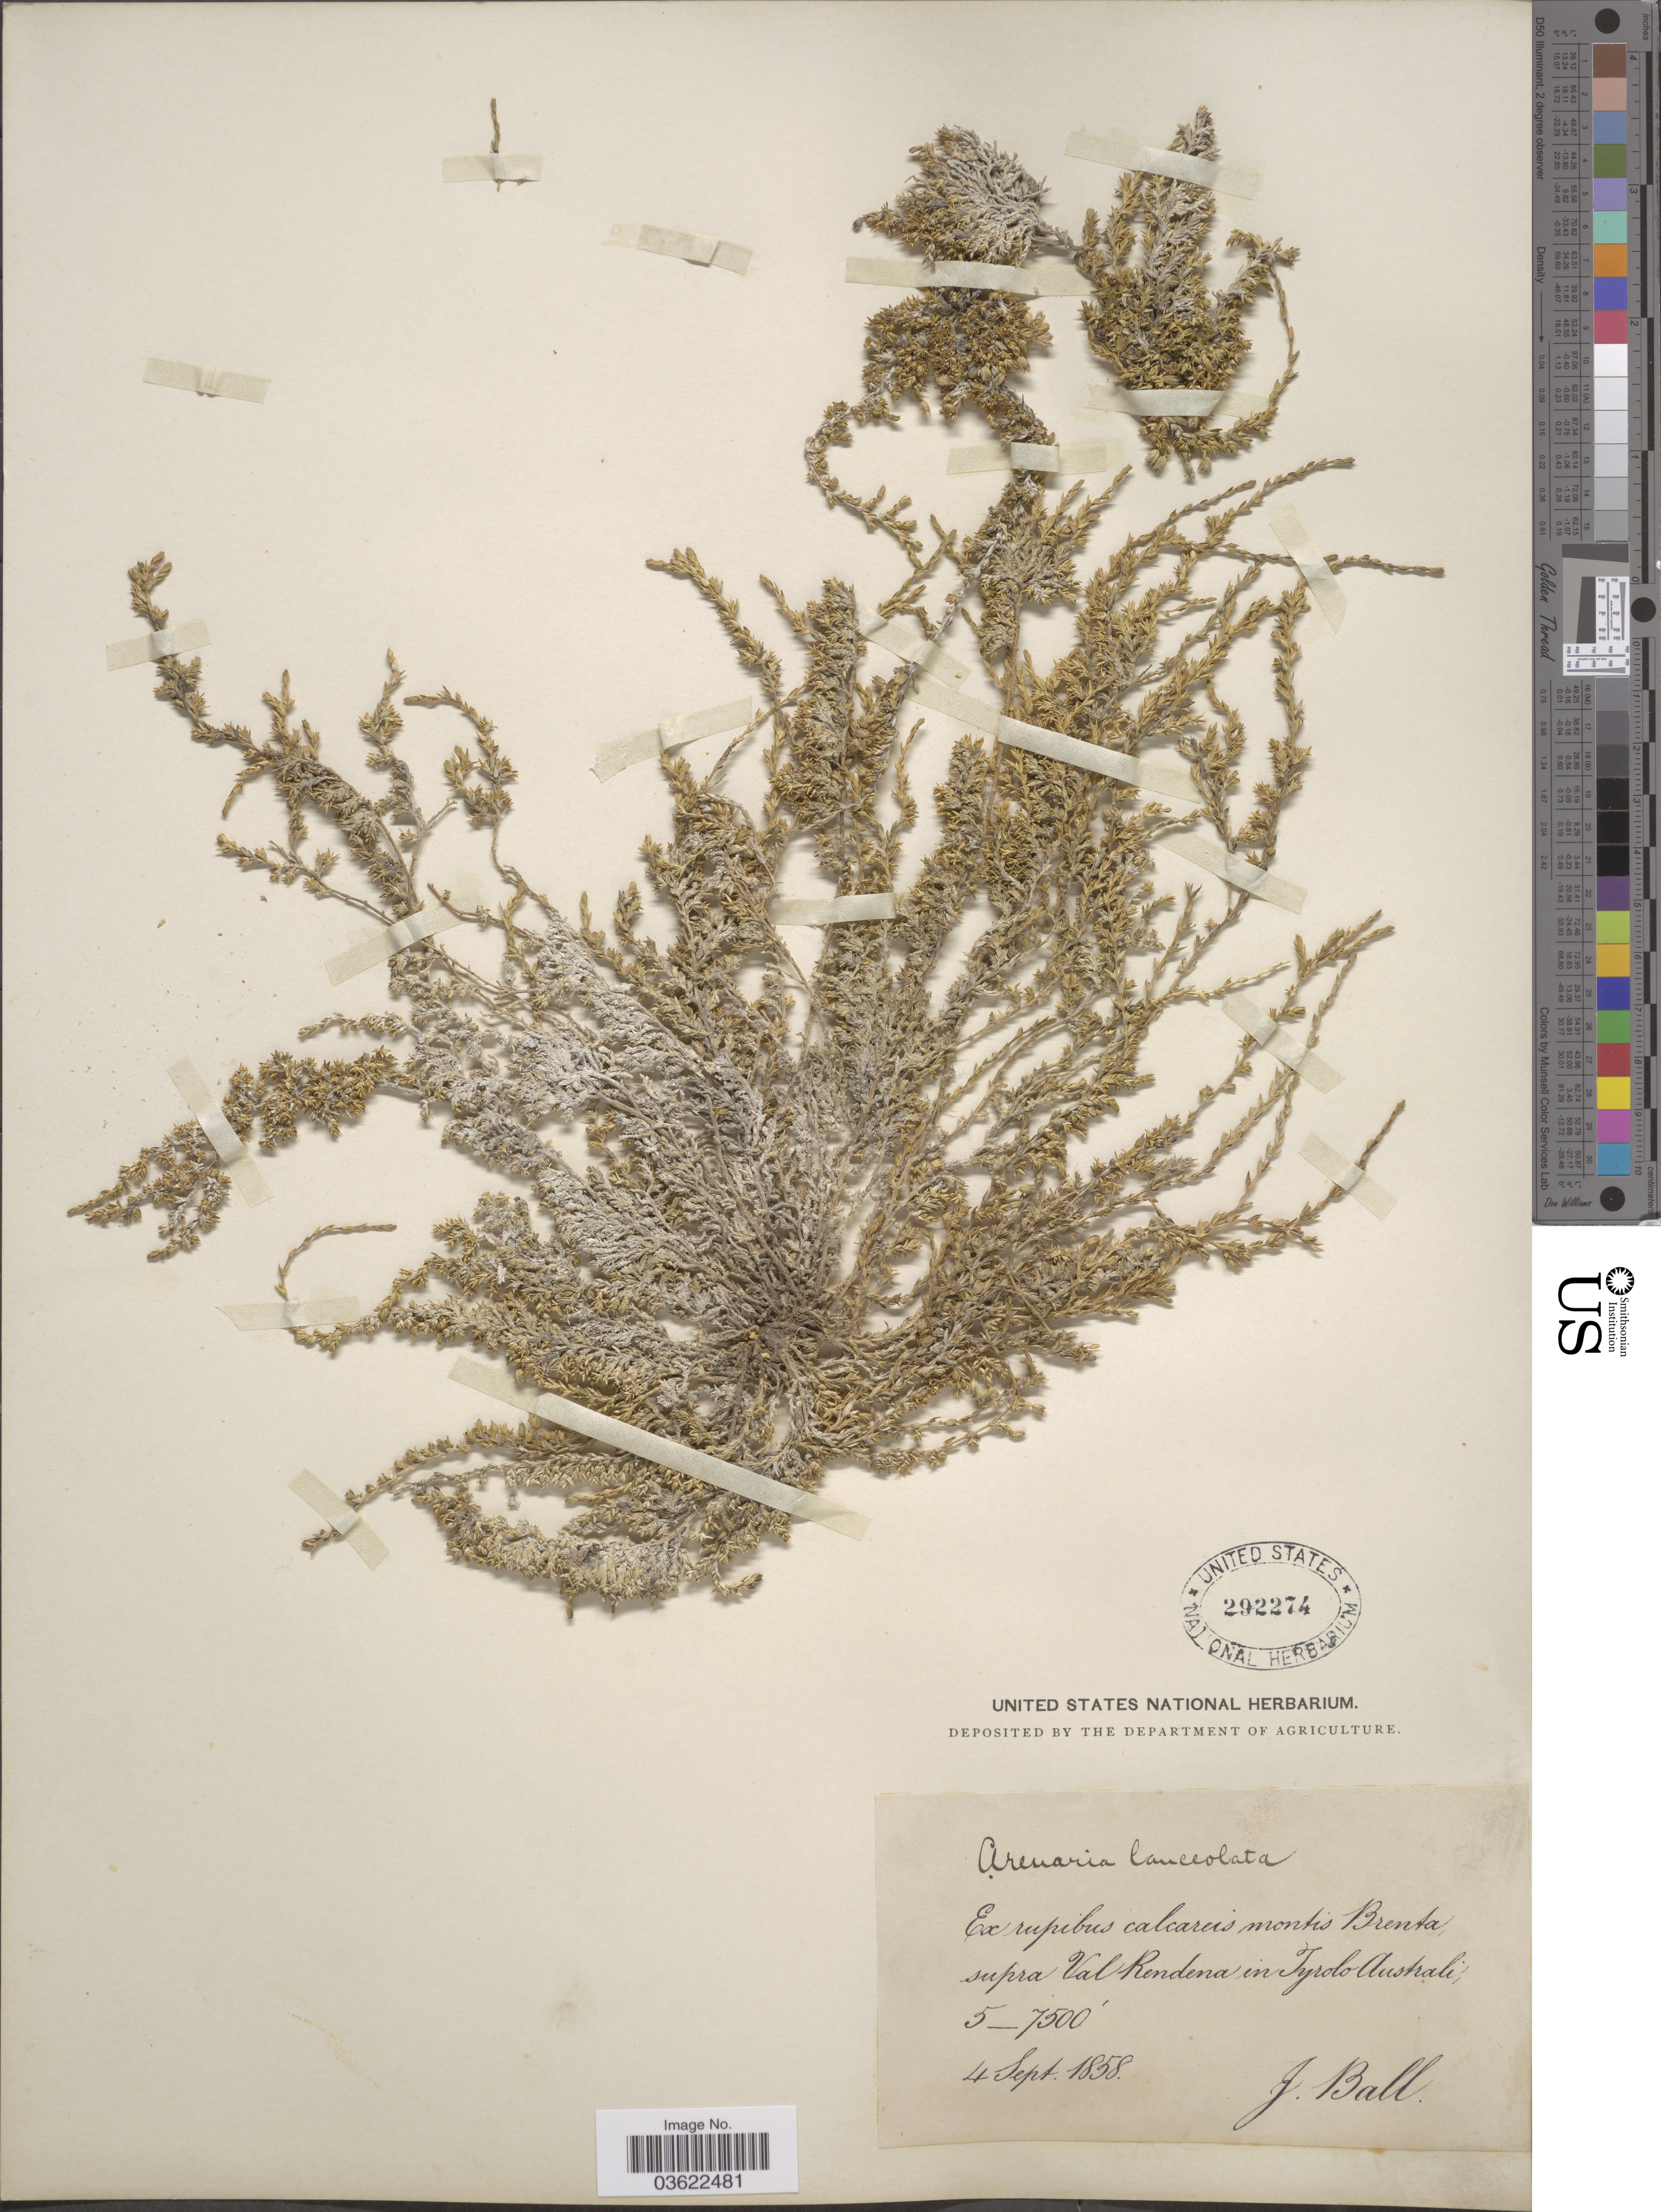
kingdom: Plantae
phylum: Tracheophyta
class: Magnoliopsida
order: Caryophyllales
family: Caryophyllaceae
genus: Facchinia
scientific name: Facchinia rupestris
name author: (Scop.) Dillenb. & Kadereit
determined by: Strong, Mark T., (BOT), Smithsonian Institution - National Museum of Natural History (UNITED STATES)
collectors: J. Ball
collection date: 1858-09-04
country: Italy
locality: Ex rupibus calcareis montis Brenta, supra Val Rendena in Tyrolo Australi.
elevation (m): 1524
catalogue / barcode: US 292274